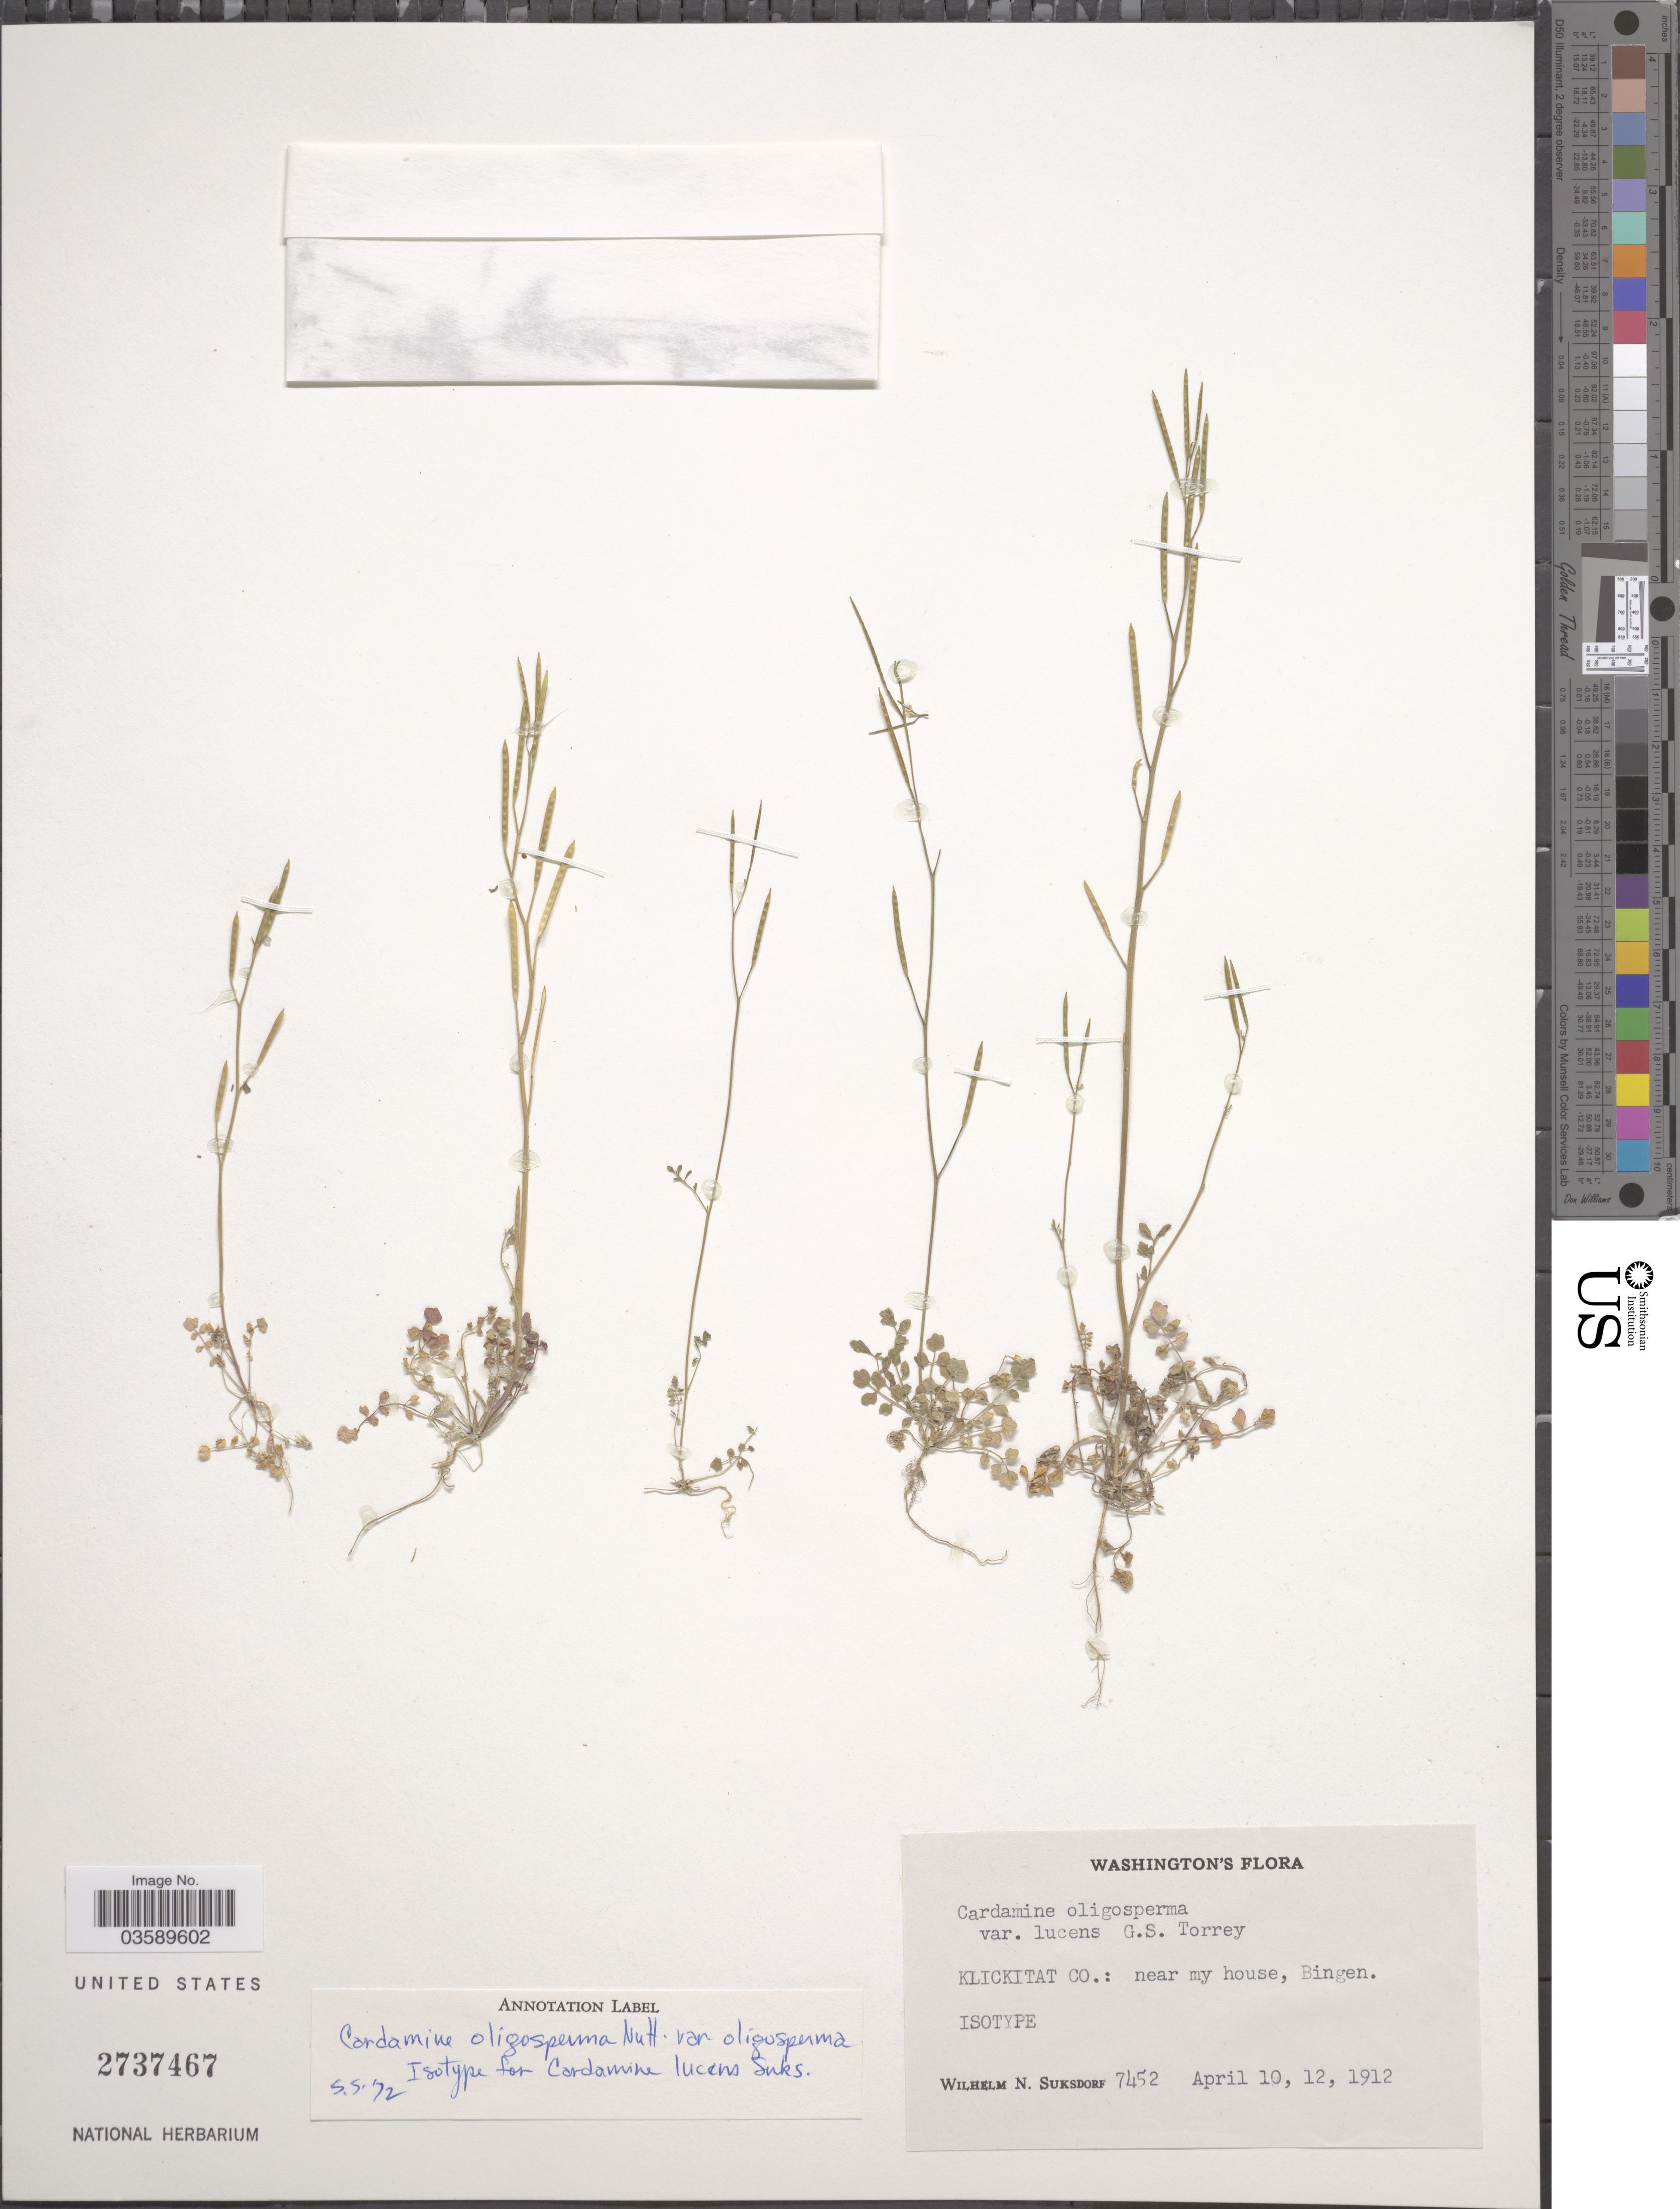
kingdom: Plantae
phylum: Tracheophyta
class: Magnoliopsida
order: Brassicales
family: Brassicaceae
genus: Cardamine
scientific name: Cardamine oligosperma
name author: Nutt.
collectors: W. N. Suksdorf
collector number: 7452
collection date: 1912-04-10/1912-04-12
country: United States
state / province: Washington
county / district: Klickitat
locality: Klickitat Co.: near my house, Bingen. Isotype.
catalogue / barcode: US 2737467